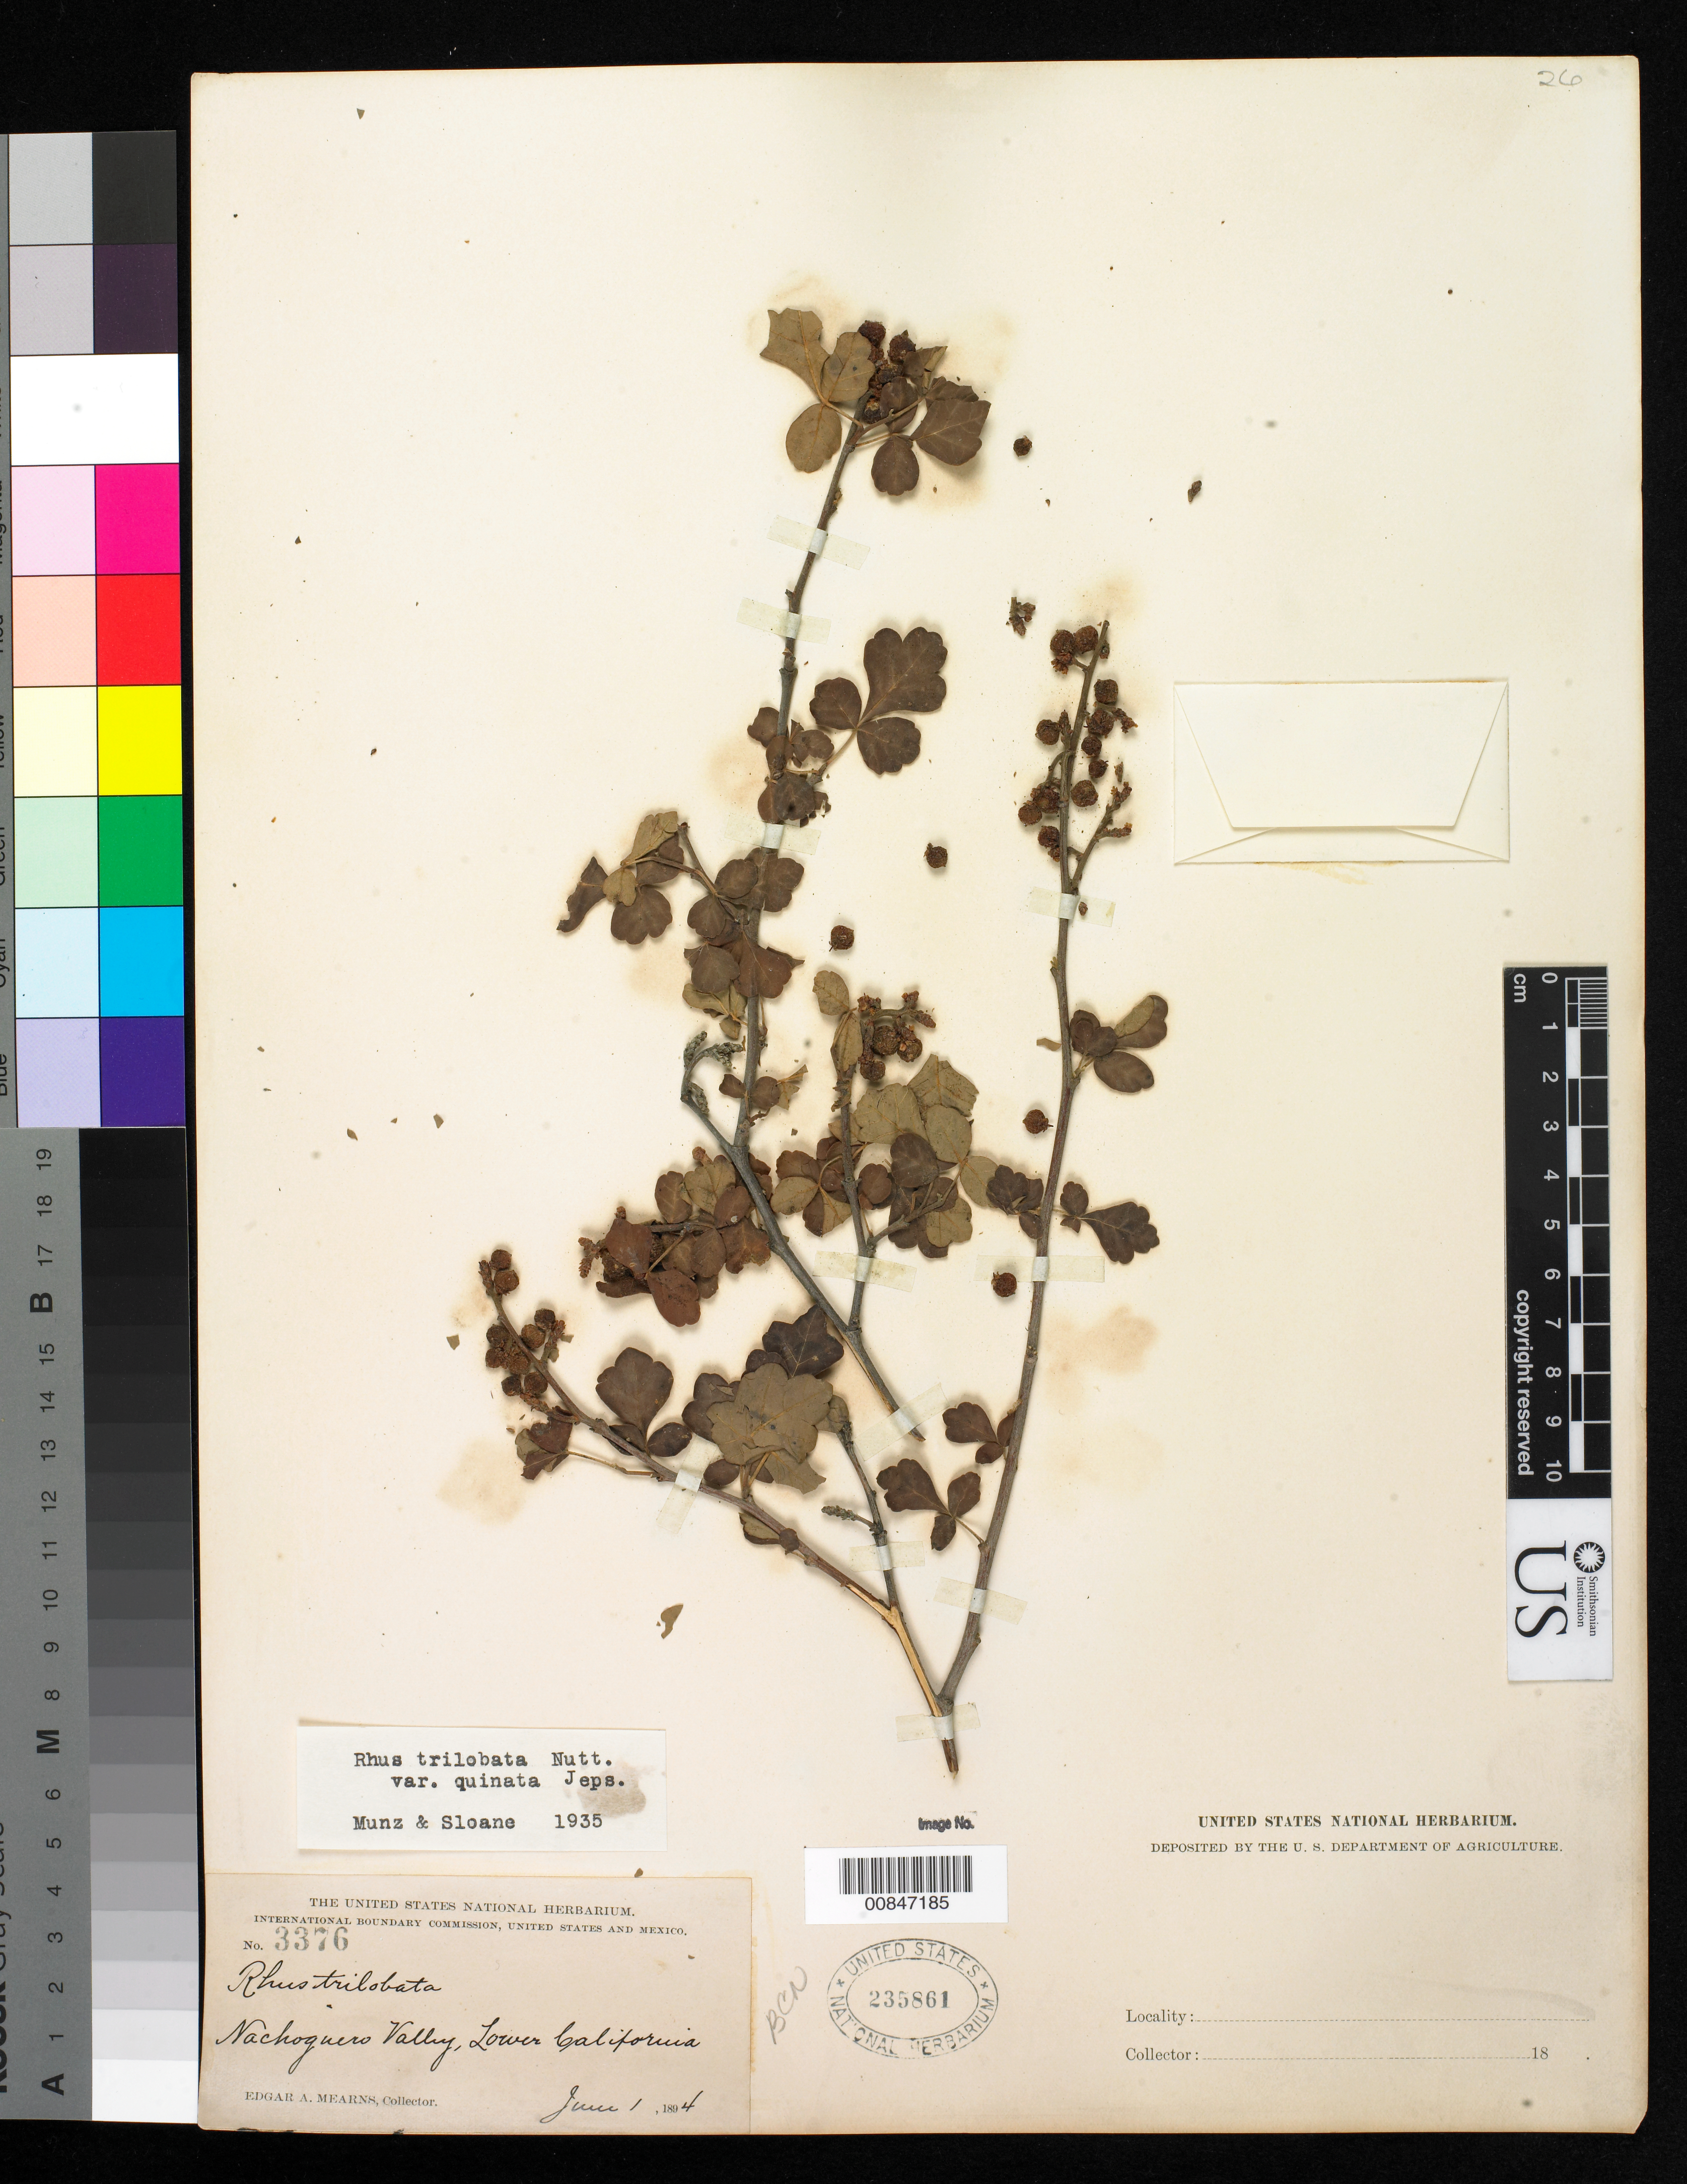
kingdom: Plantae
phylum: Tracheophyta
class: Magnoliopsida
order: Sapindales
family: Anacardiaceae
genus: Rhus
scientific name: Rhus trilobata var. quinata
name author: Jeps.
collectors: E. A. Mearns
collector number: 3376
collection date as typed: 01 Jun 1894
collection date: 1894-06-01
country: Mexico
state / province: Baja California Norte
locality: Nachoguero Valley, Baja California.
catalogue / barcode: US 235861